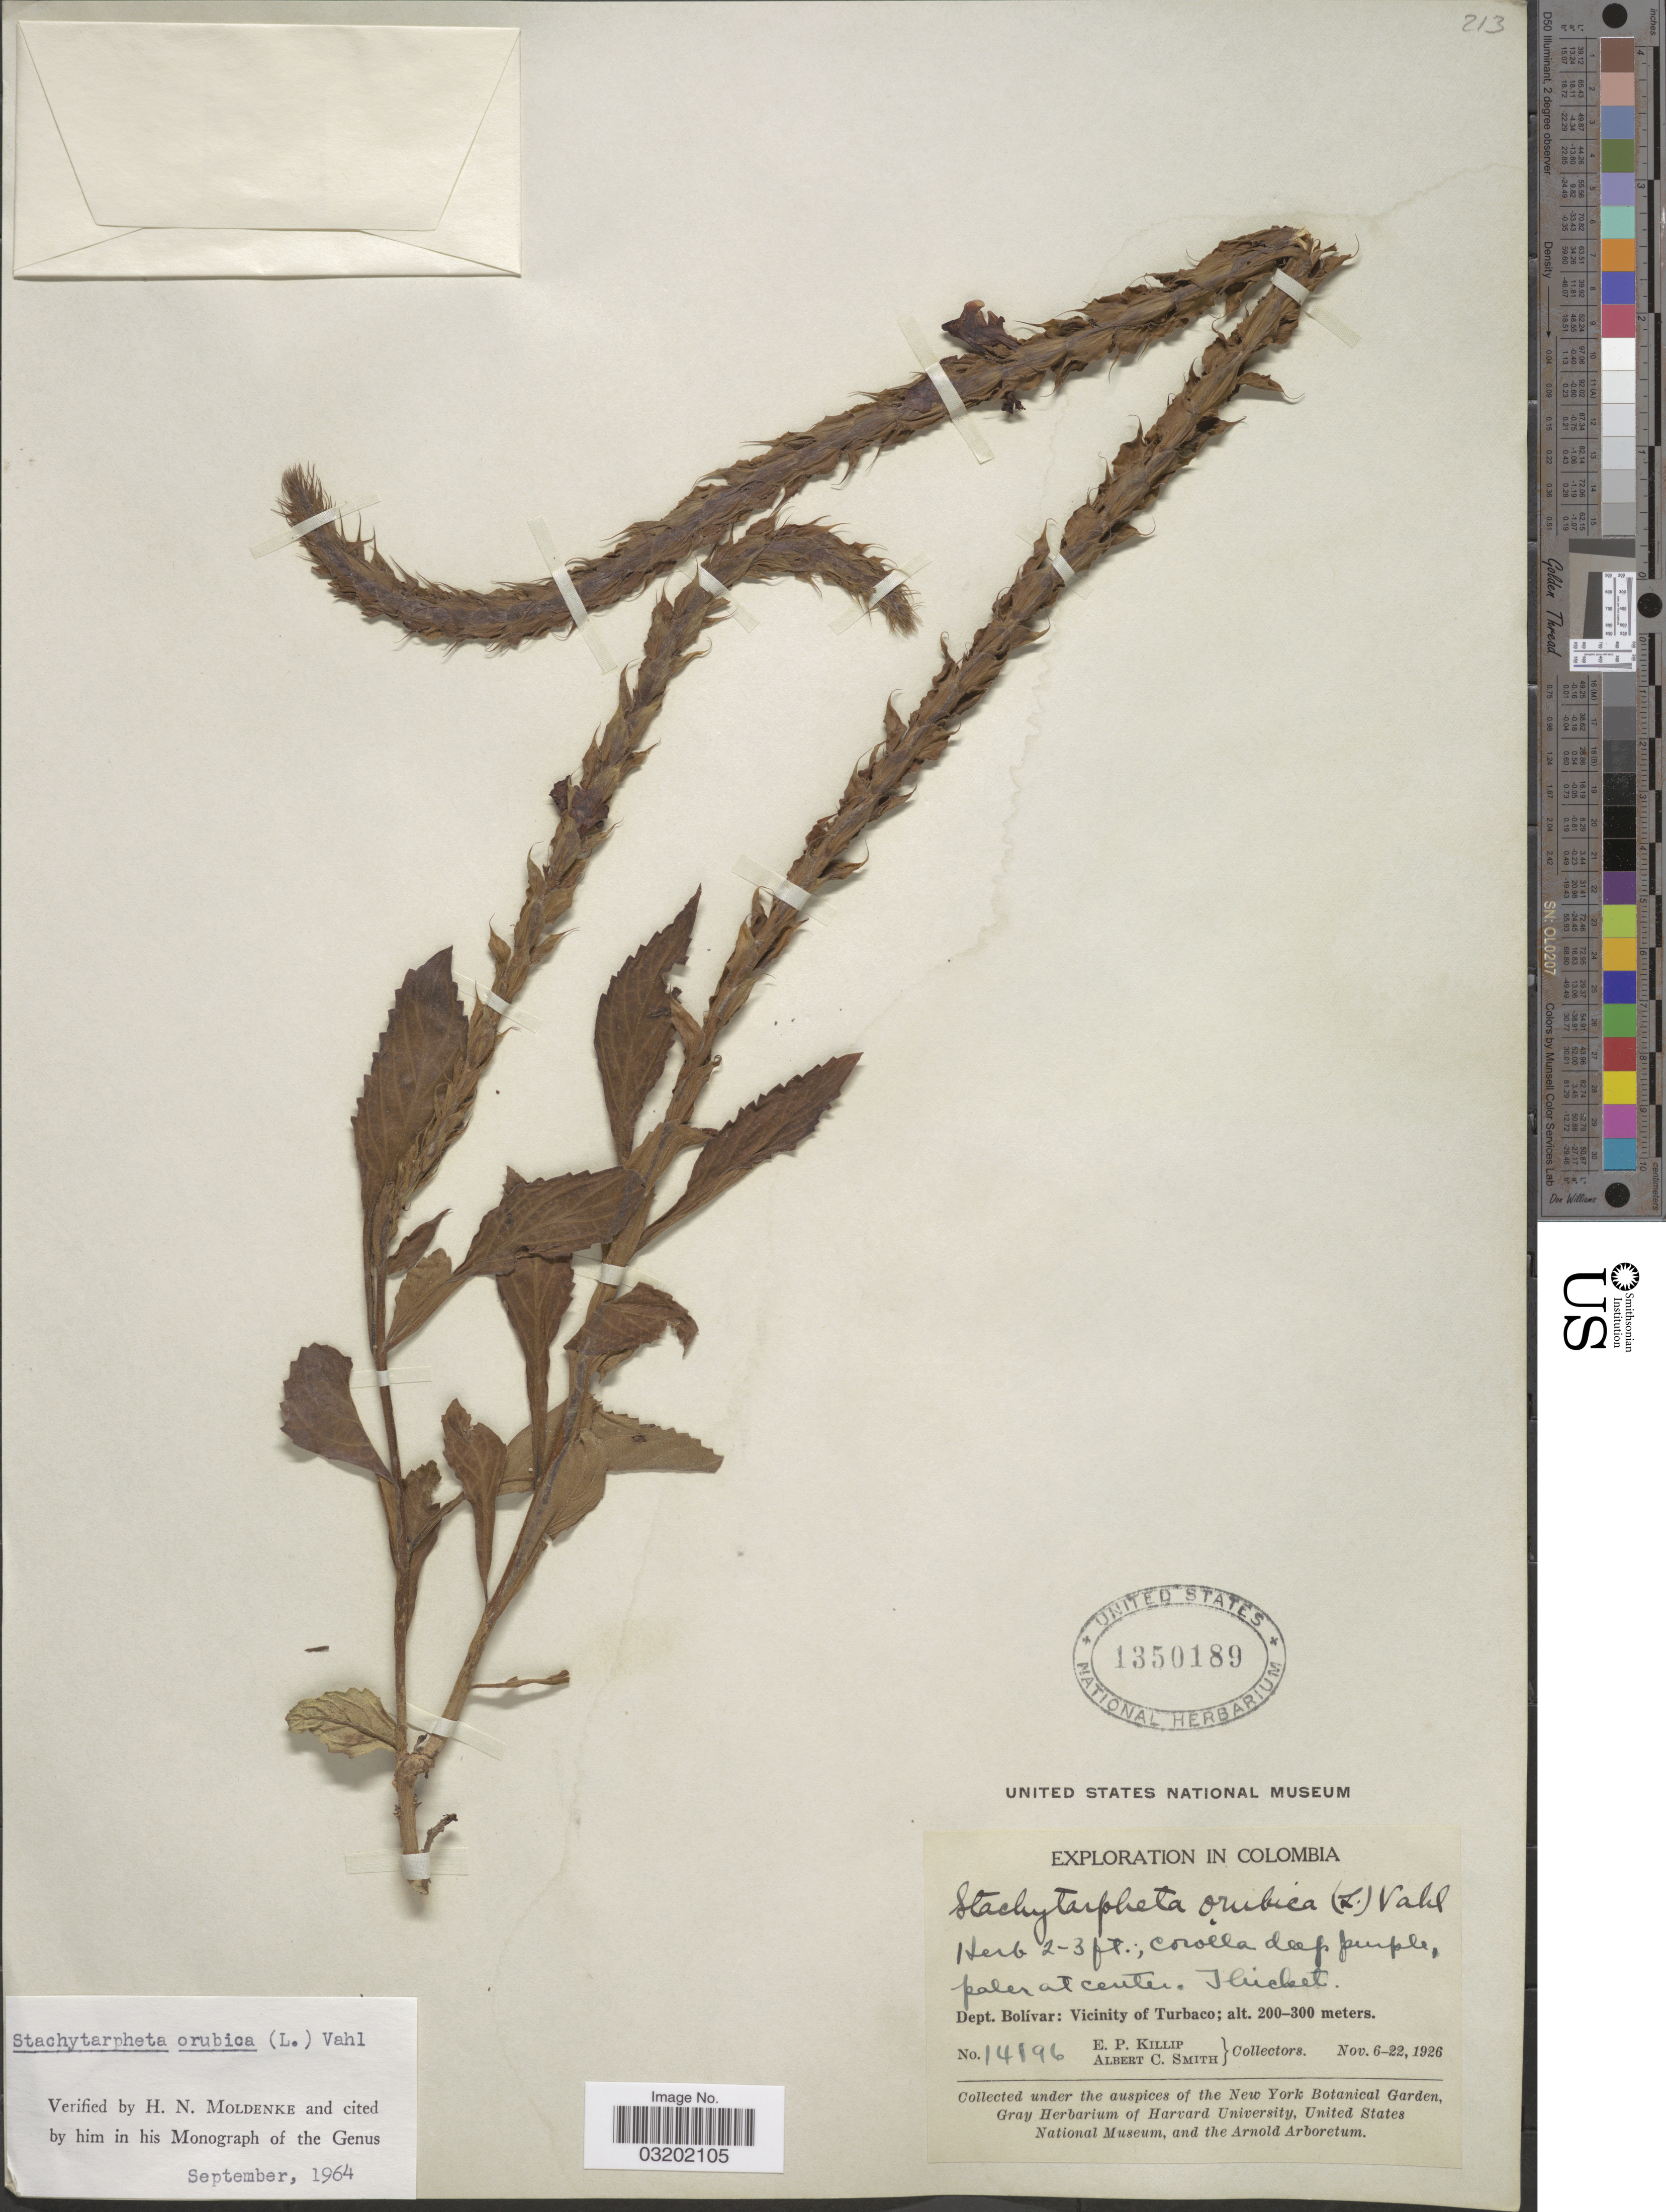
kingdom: Plantae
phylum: Tracheophyta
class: Magnoliopsida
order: Lamiales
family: Verbenaceae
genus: Stachytarpheta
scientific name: Stachytarpheta orubica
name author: (L.) Vahl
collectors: E. P. Killip & A. C. Smith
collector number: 14196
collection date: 1926-11-06/1926-11-22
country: Colombia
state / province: Bolívar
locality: Dept. Bolívar: Vicinity of Turbaco.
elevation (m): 200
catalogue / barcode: US 1350189